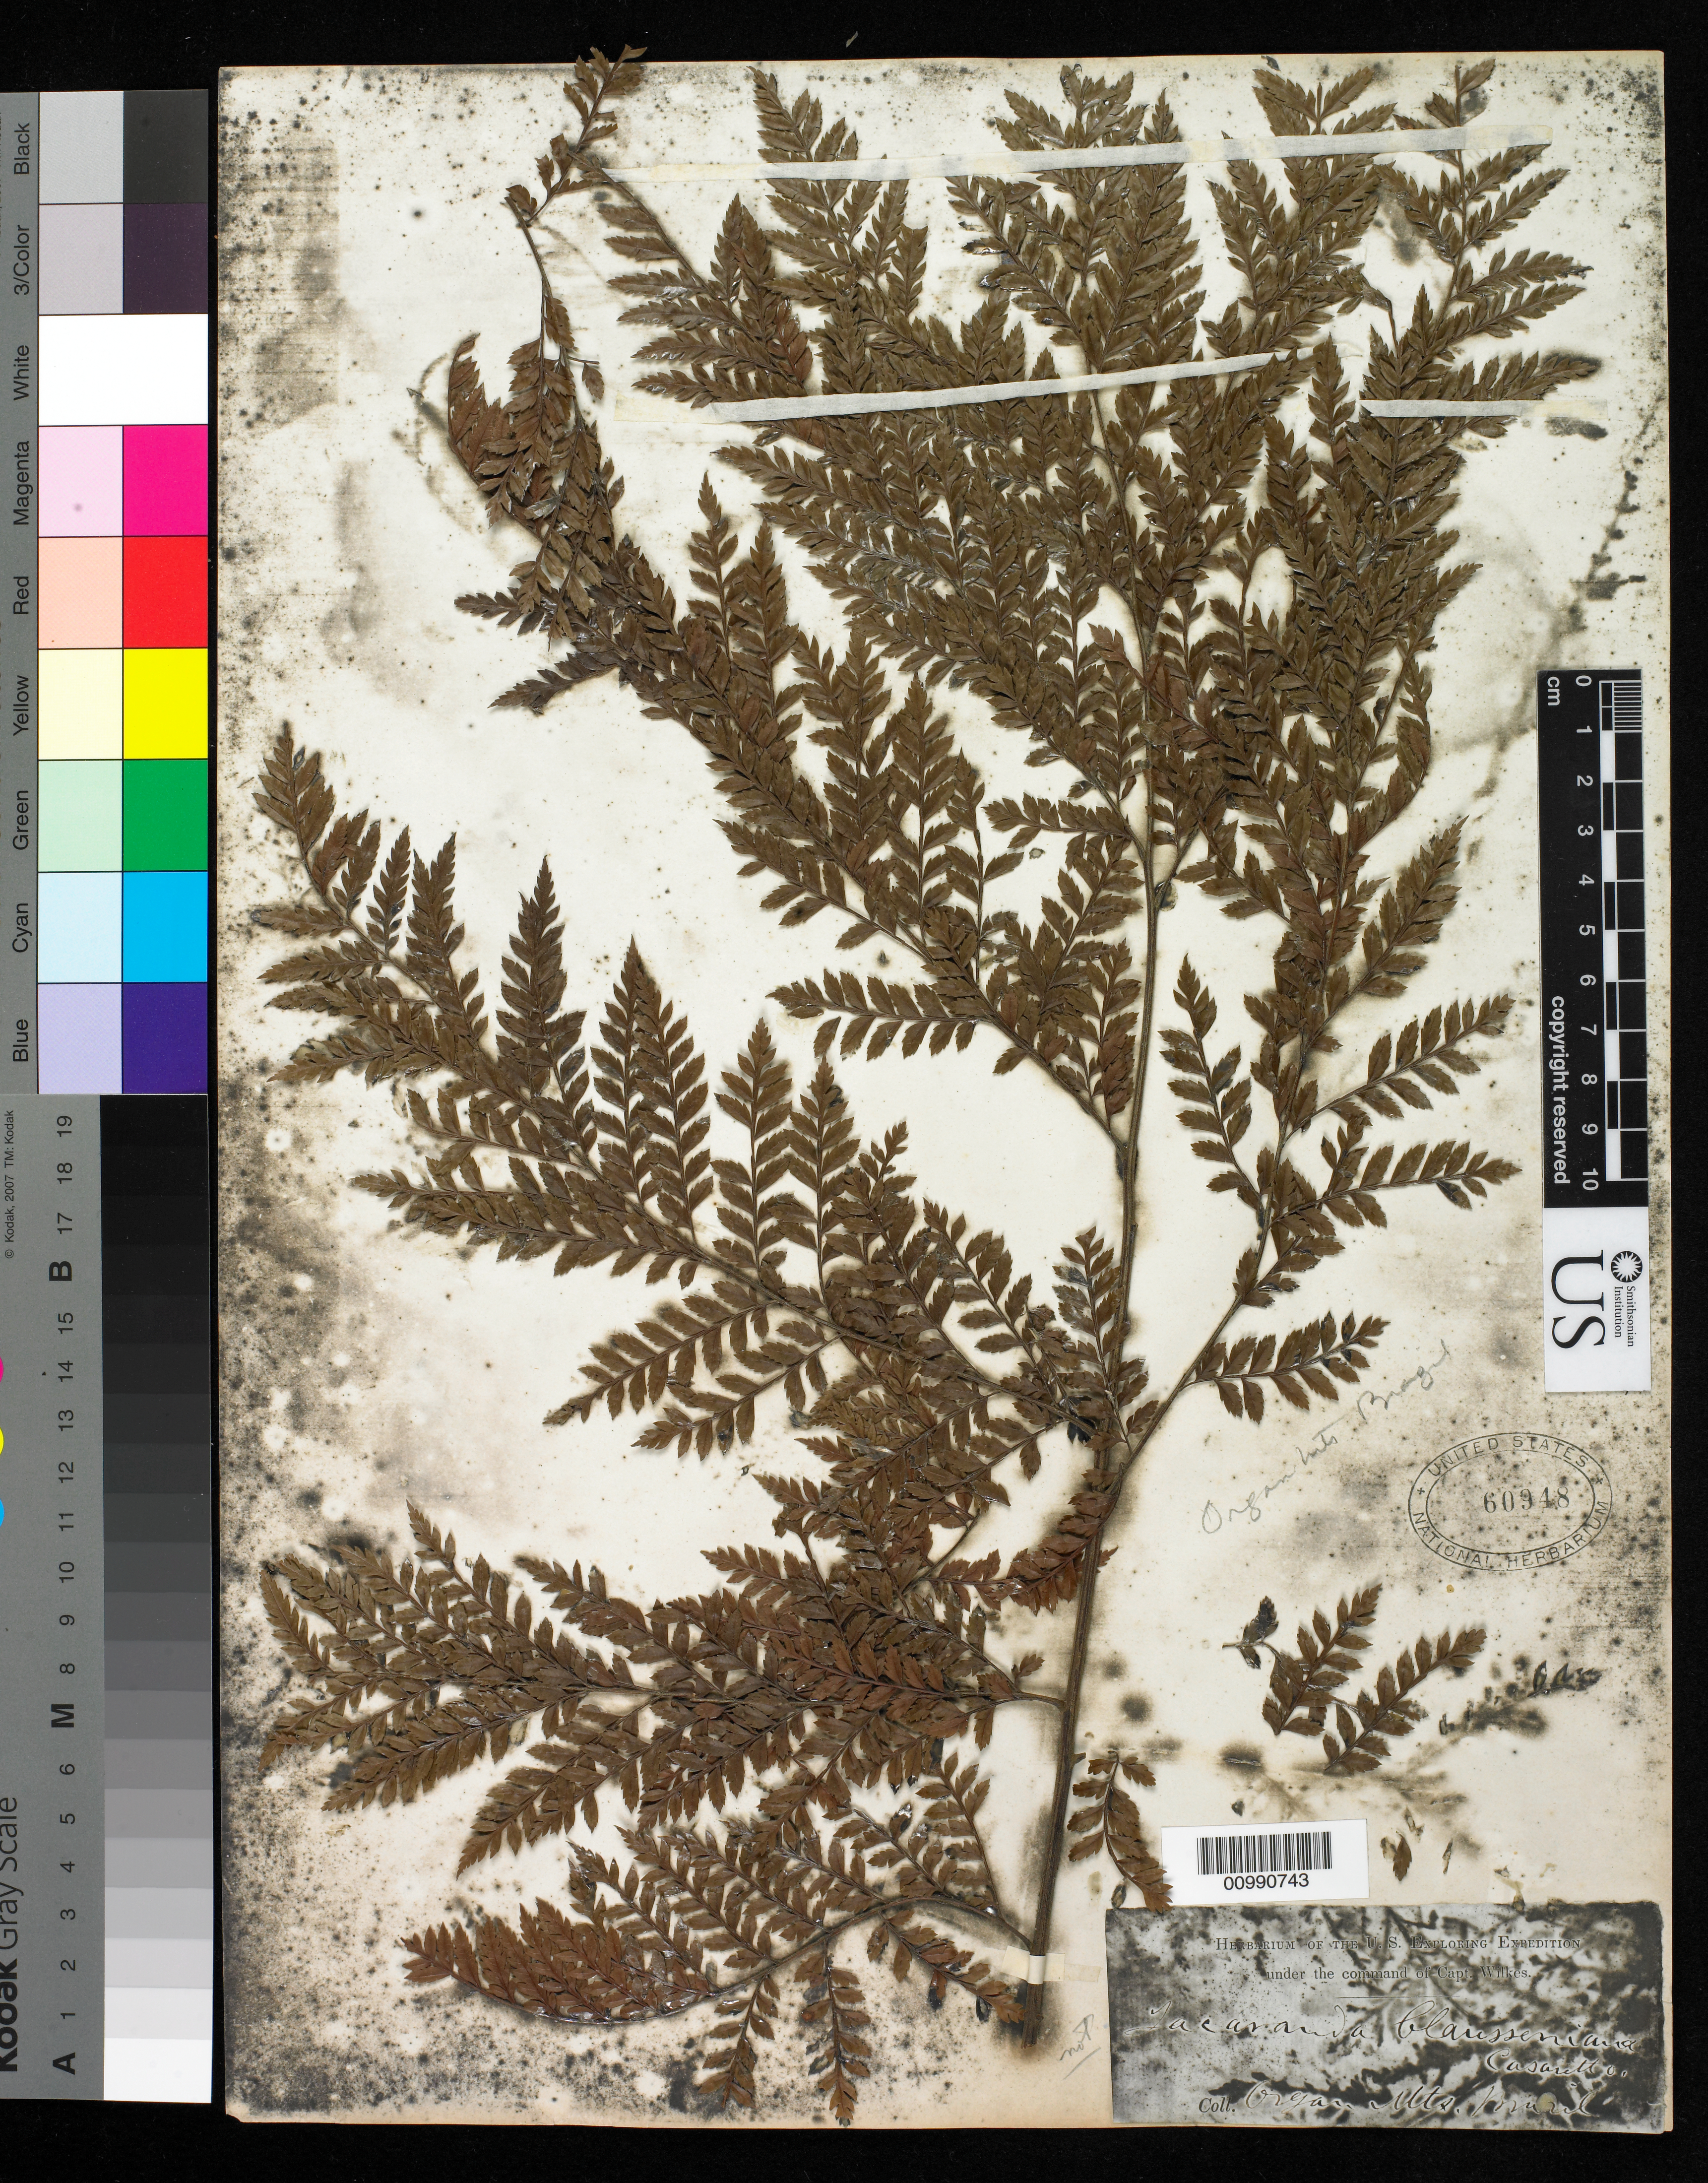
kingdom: Plantae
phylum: Tracheophyta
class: Magnoliopsida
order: Sapindales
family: Sapindaceae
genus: Tripterodendron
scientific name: Tripterodendron filicifolium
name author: Radlk.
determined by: Strong, Mark T., (BOT), Smithsonian Institution - National Museum of Natural History (UNITED STATES)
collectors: Wilkes Explor. Exped.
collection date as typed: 1838 to -- --- 1842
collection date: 1838/1842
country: Brazil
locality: Organ Mts. Brazil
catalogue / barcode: US 60948